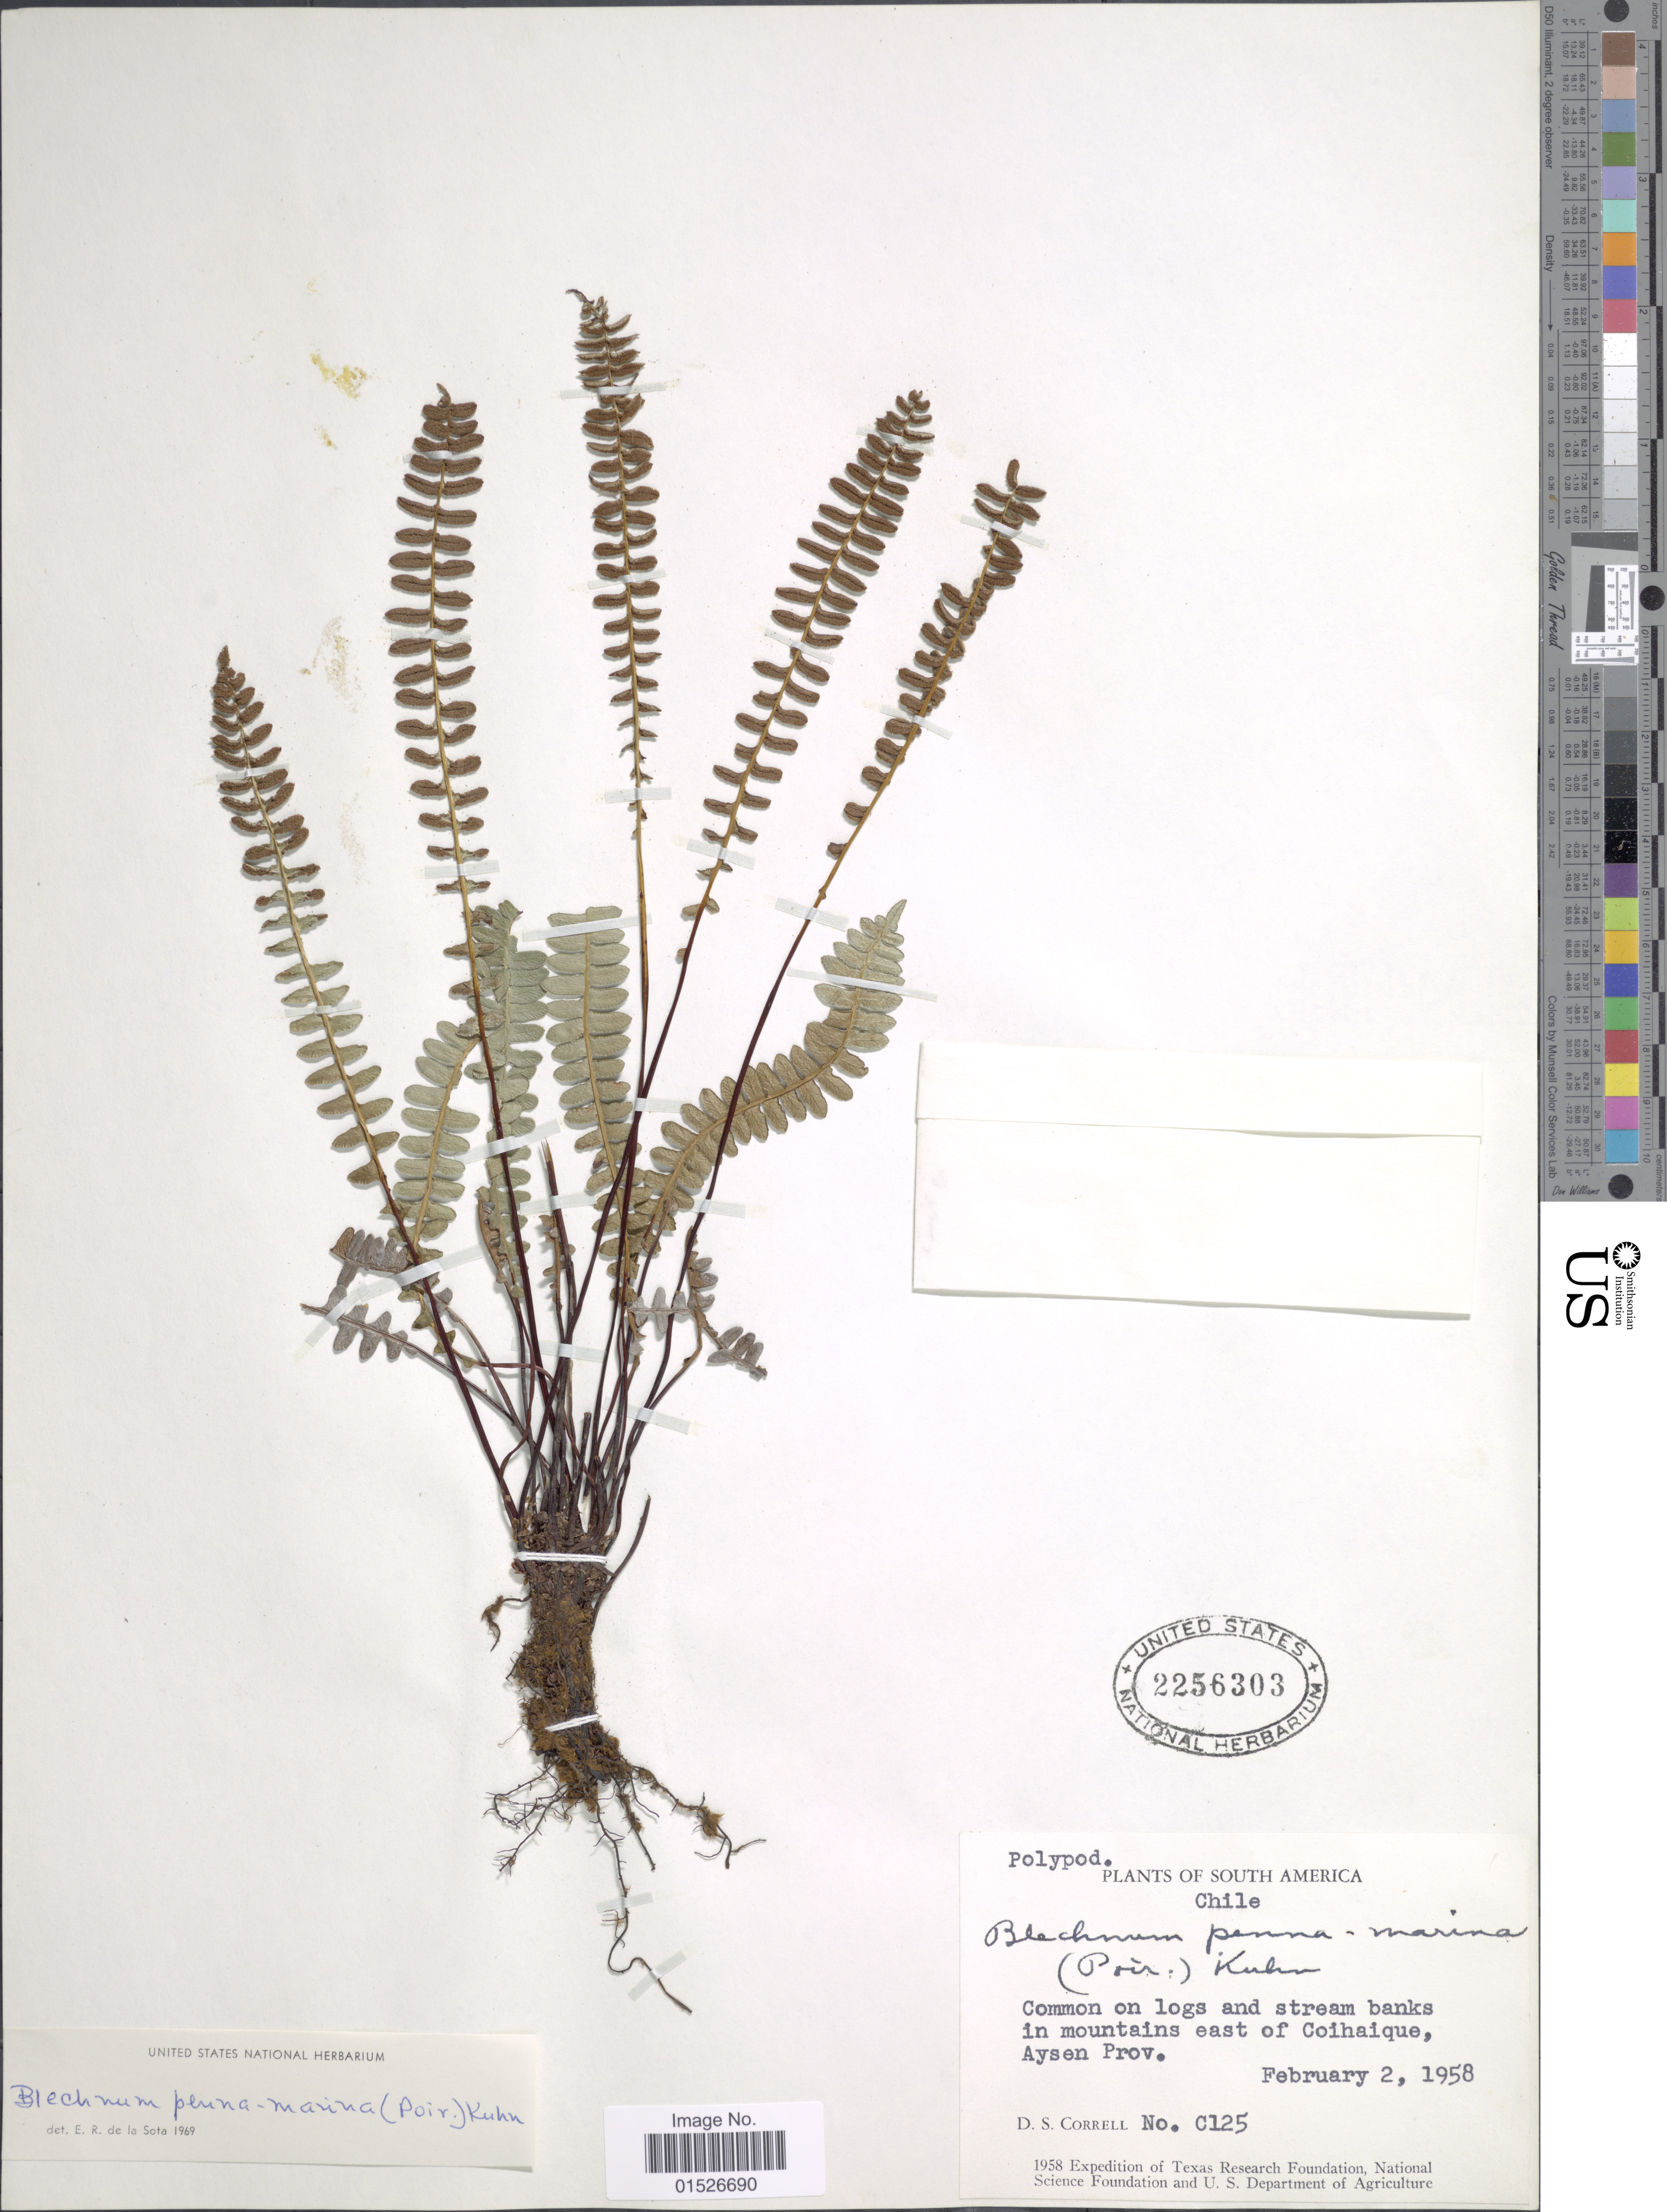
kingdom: Plantae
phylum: Tracheophyta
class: Polypodiopsida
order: Polypodiales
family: Blechnaceae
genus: Blechnum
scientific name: Blechnum penna-marina subsp. alpina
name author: T.C. Chambers & P. A. Farrant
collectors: D. S. Correll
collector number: C125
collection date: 1958-02-02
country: Chile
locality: Common on logs and stream banks in mountains east of Coihaique, aysen Prov.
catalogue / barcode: US 2256303